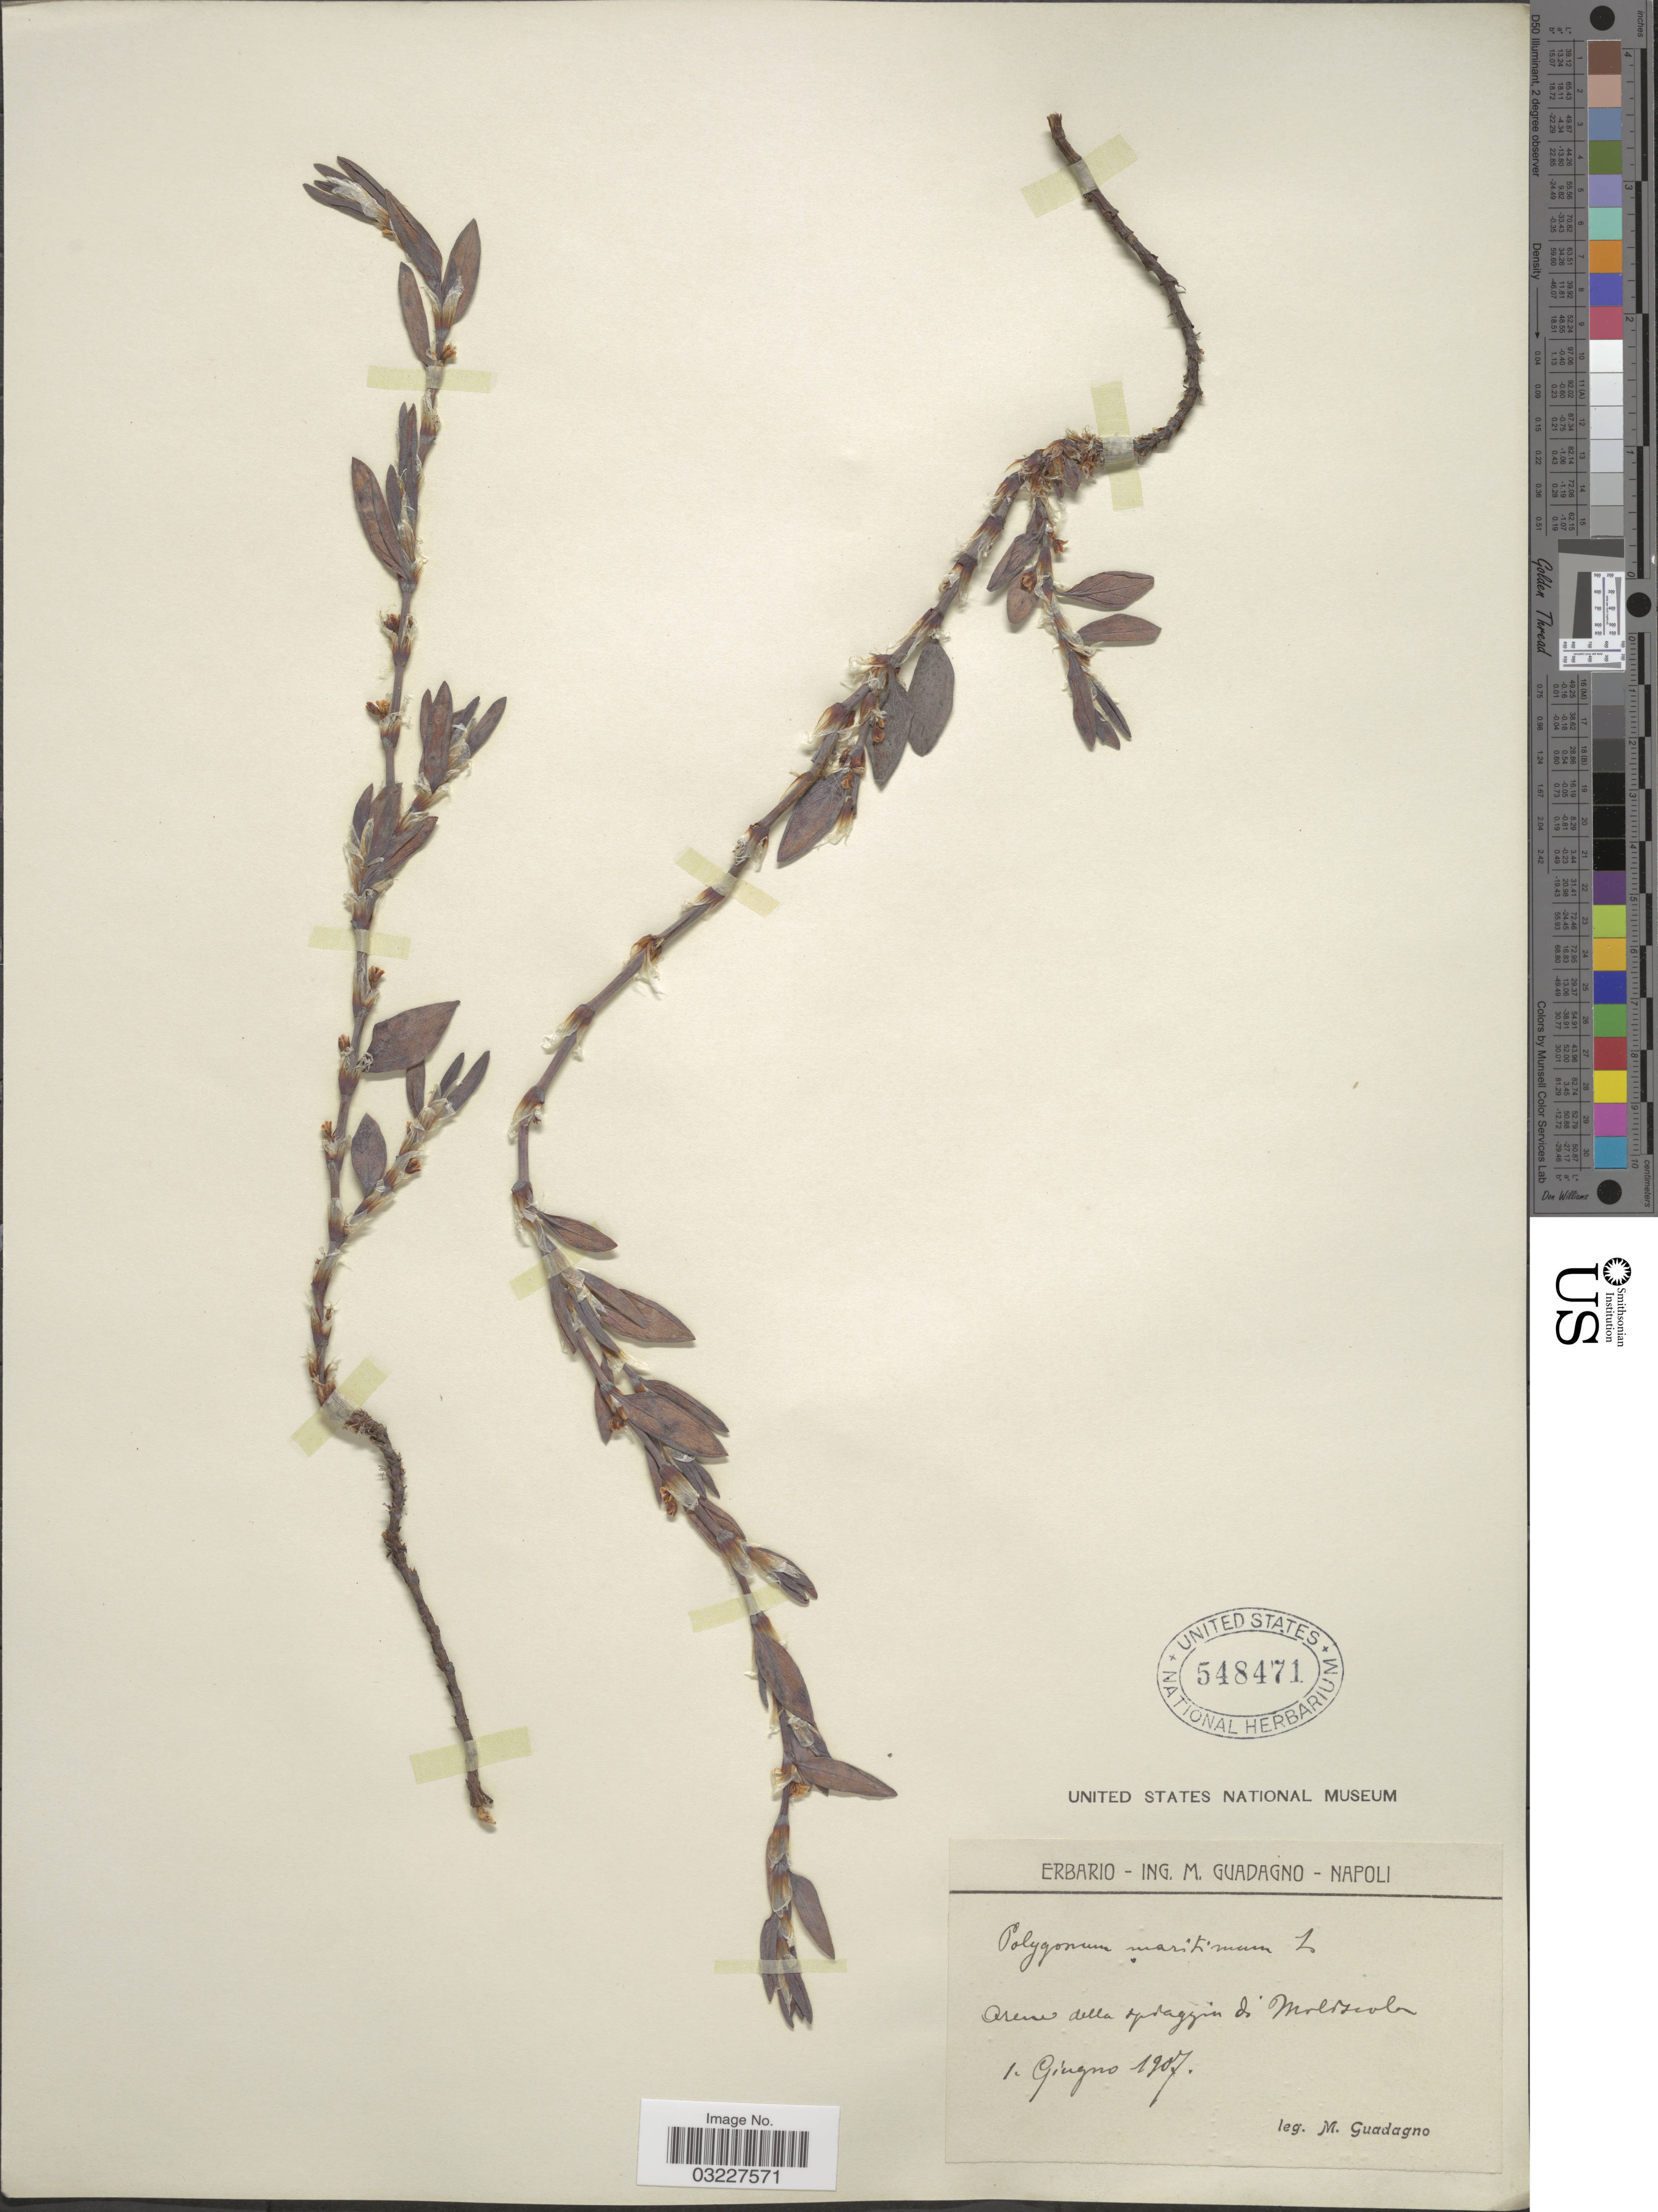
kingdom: Plantae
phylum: Tracheophyta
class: Magnoliopsida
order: Caryophyllales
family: Polygonaceae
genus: Polygonum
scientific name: Polygonum maritimum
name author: L.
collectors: M. Guadagno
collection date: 1907-06-01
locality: Areno della spiaggia di Moldesula. [interpreted]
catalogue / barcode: US 548471